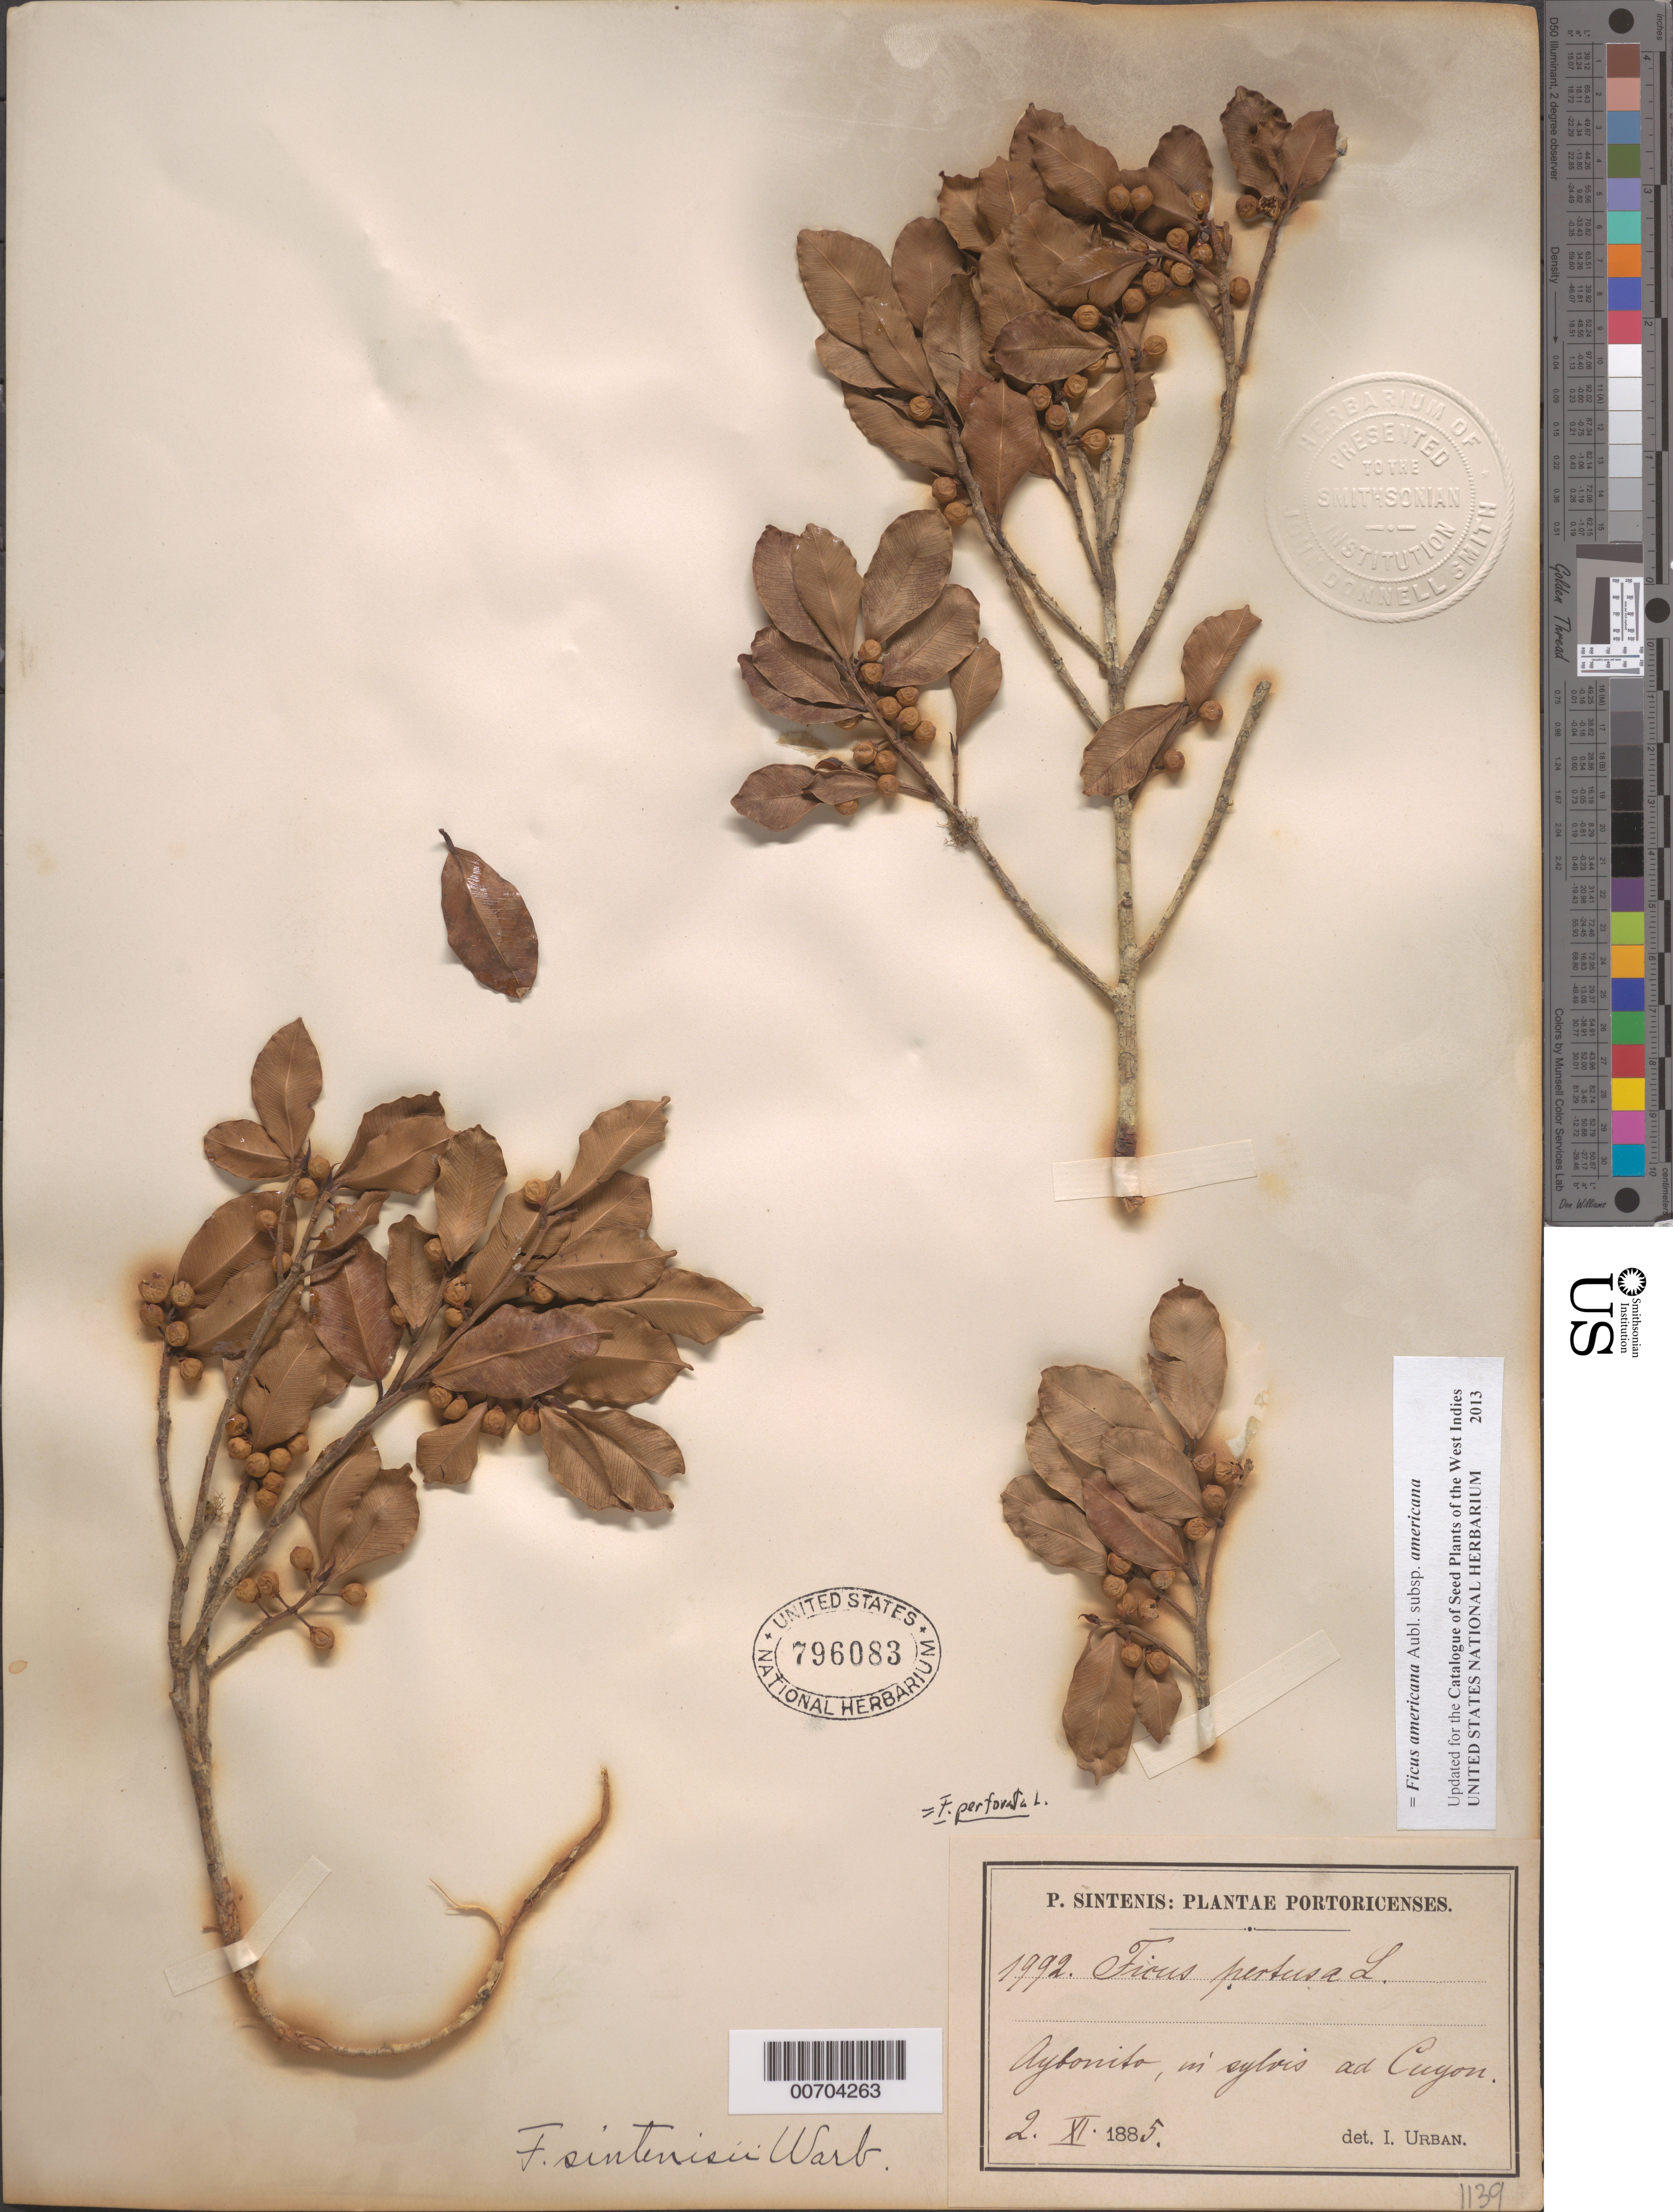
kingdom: Plantae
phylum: Tracheophyta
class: Magnoliopsida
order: Rosales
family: Moraceae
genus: Ficus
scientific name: Ficus perforata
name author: L.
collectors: P. Sintenis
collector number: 1992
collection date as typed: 02 Nov 1885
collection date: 1885-11-02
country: Puerto Rico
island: Greater Antilles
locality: Aybonito, in sylvis ad Cuyon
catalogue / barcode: US 796083